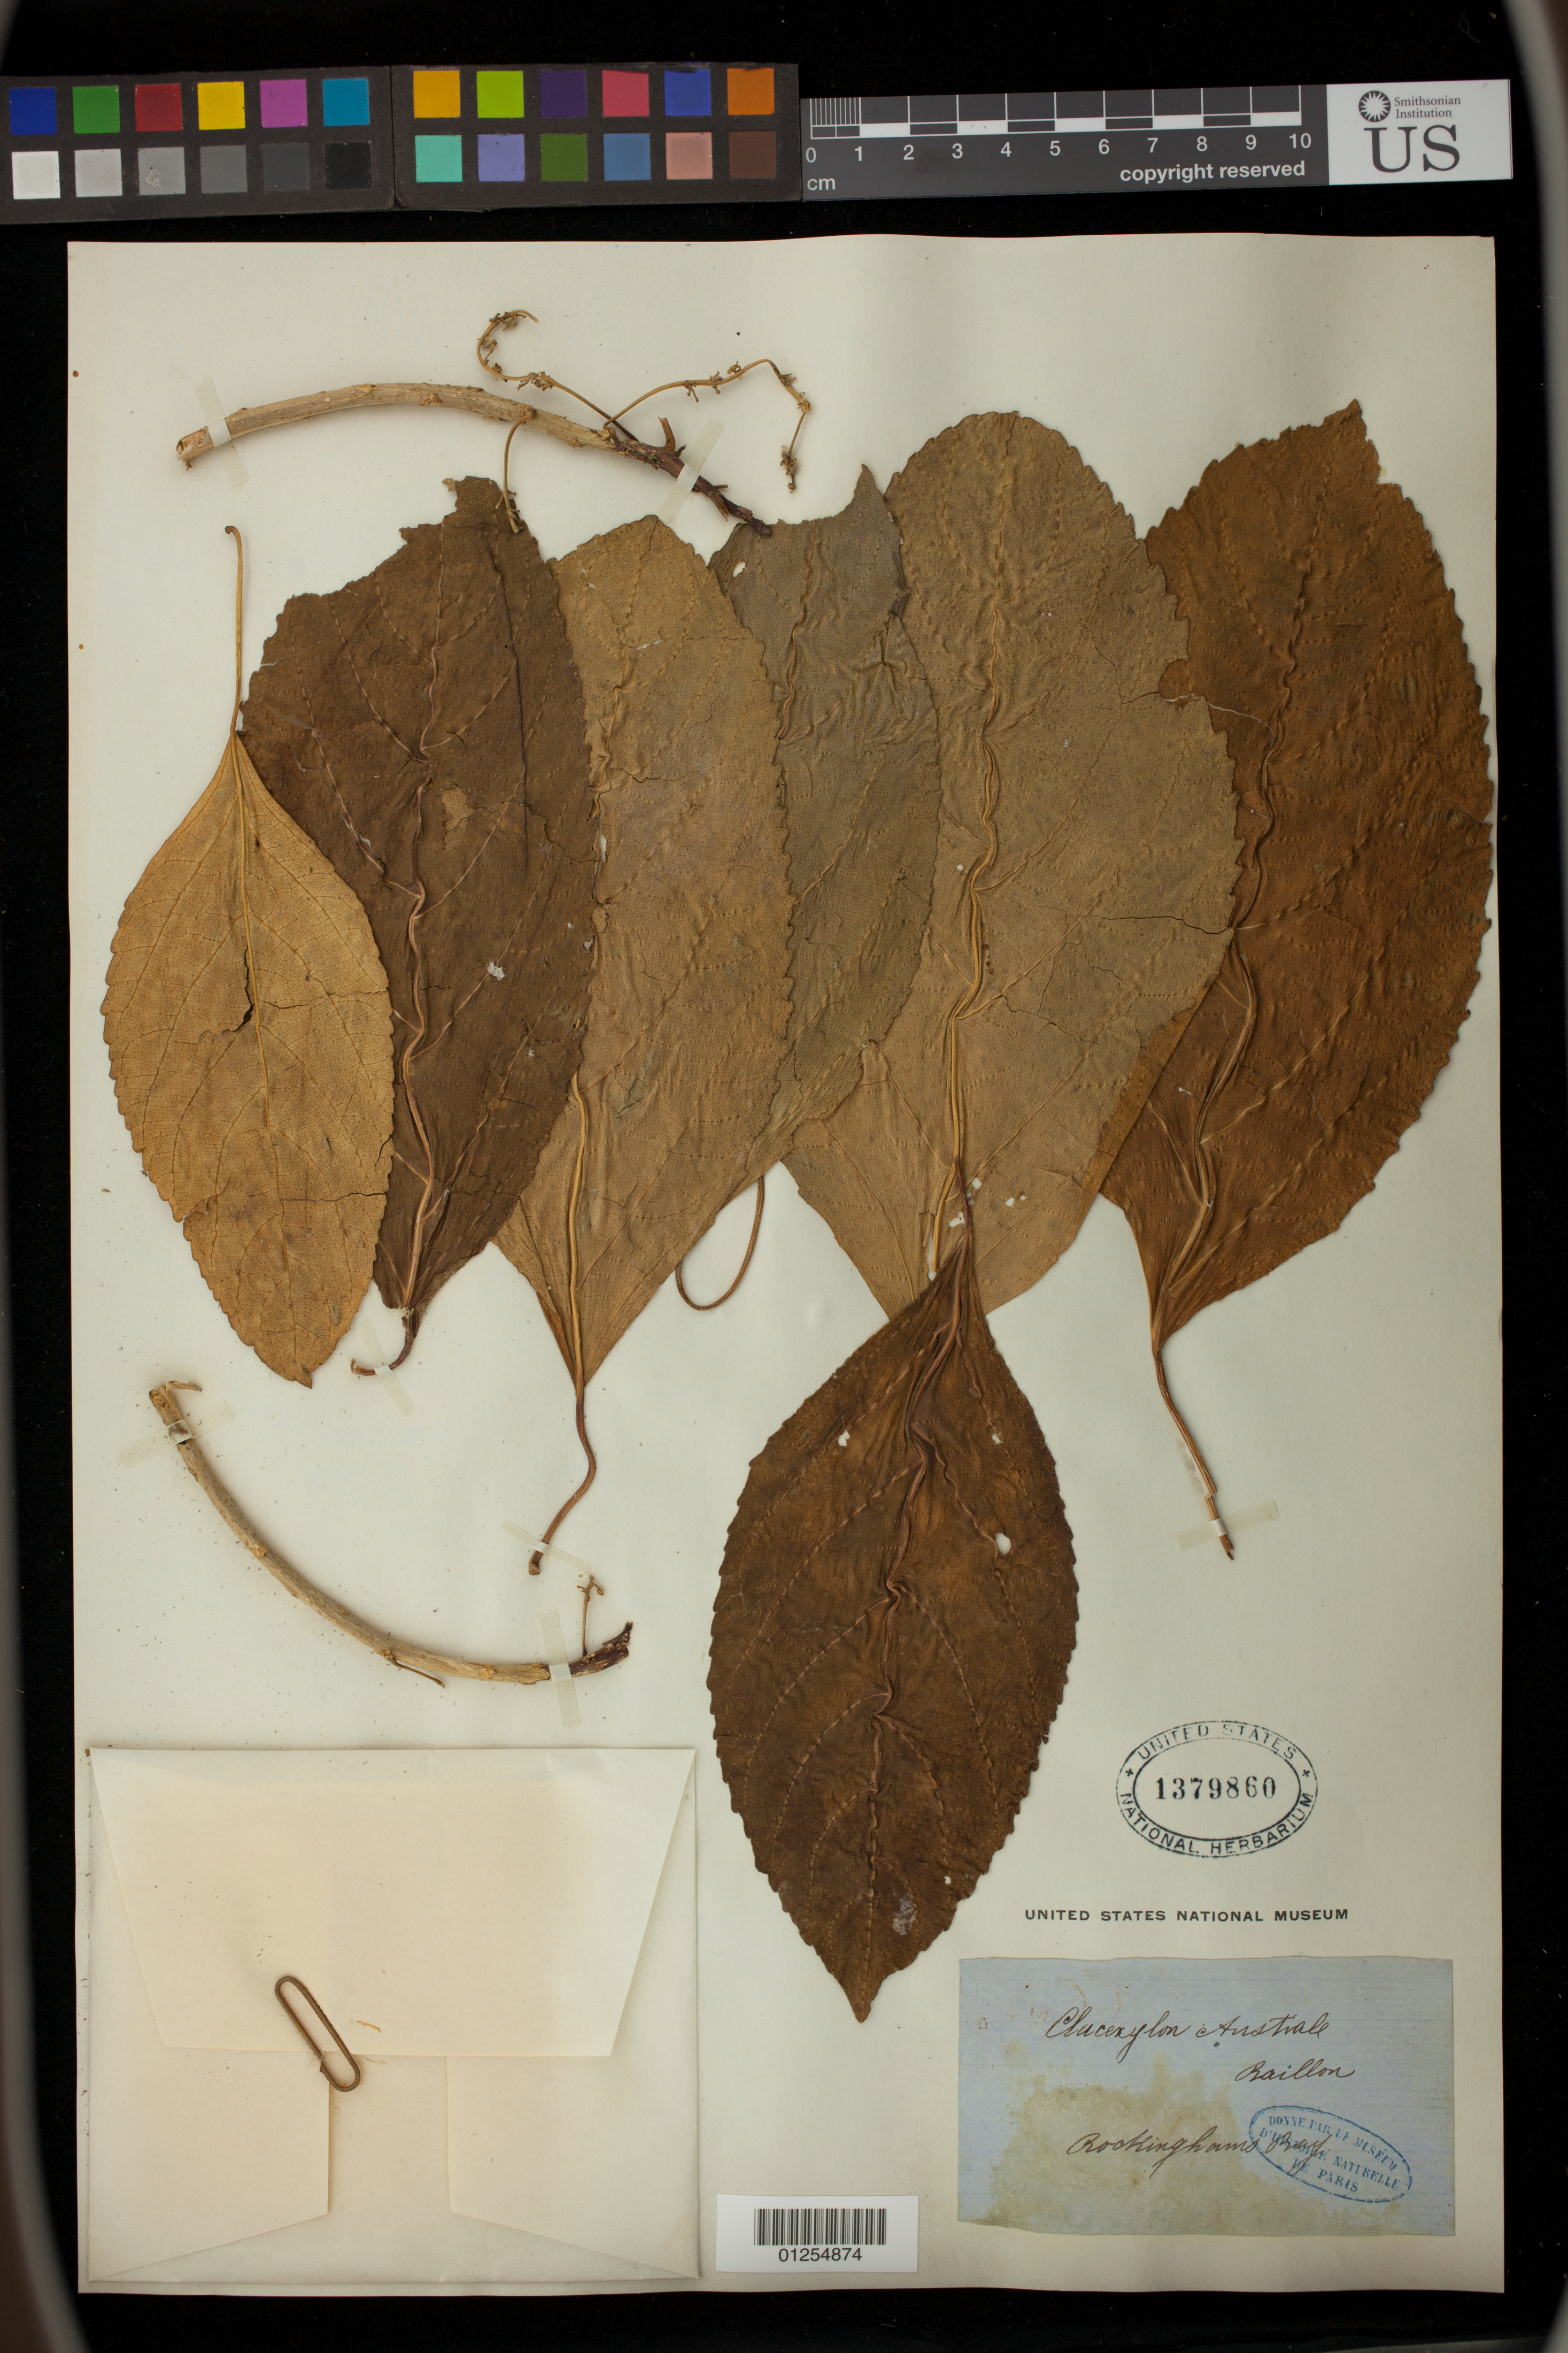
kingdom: Plantae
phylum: Tracheophyta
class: Magnoliopsida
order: Malpighiales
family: Euphorbiaceae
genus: Claoxylon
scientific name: Claoxylon tenerifolium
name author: (Baill.) F. Muell.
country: Australia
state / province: Queensland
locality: Rockinghams Bay.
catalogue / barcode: US 1379860